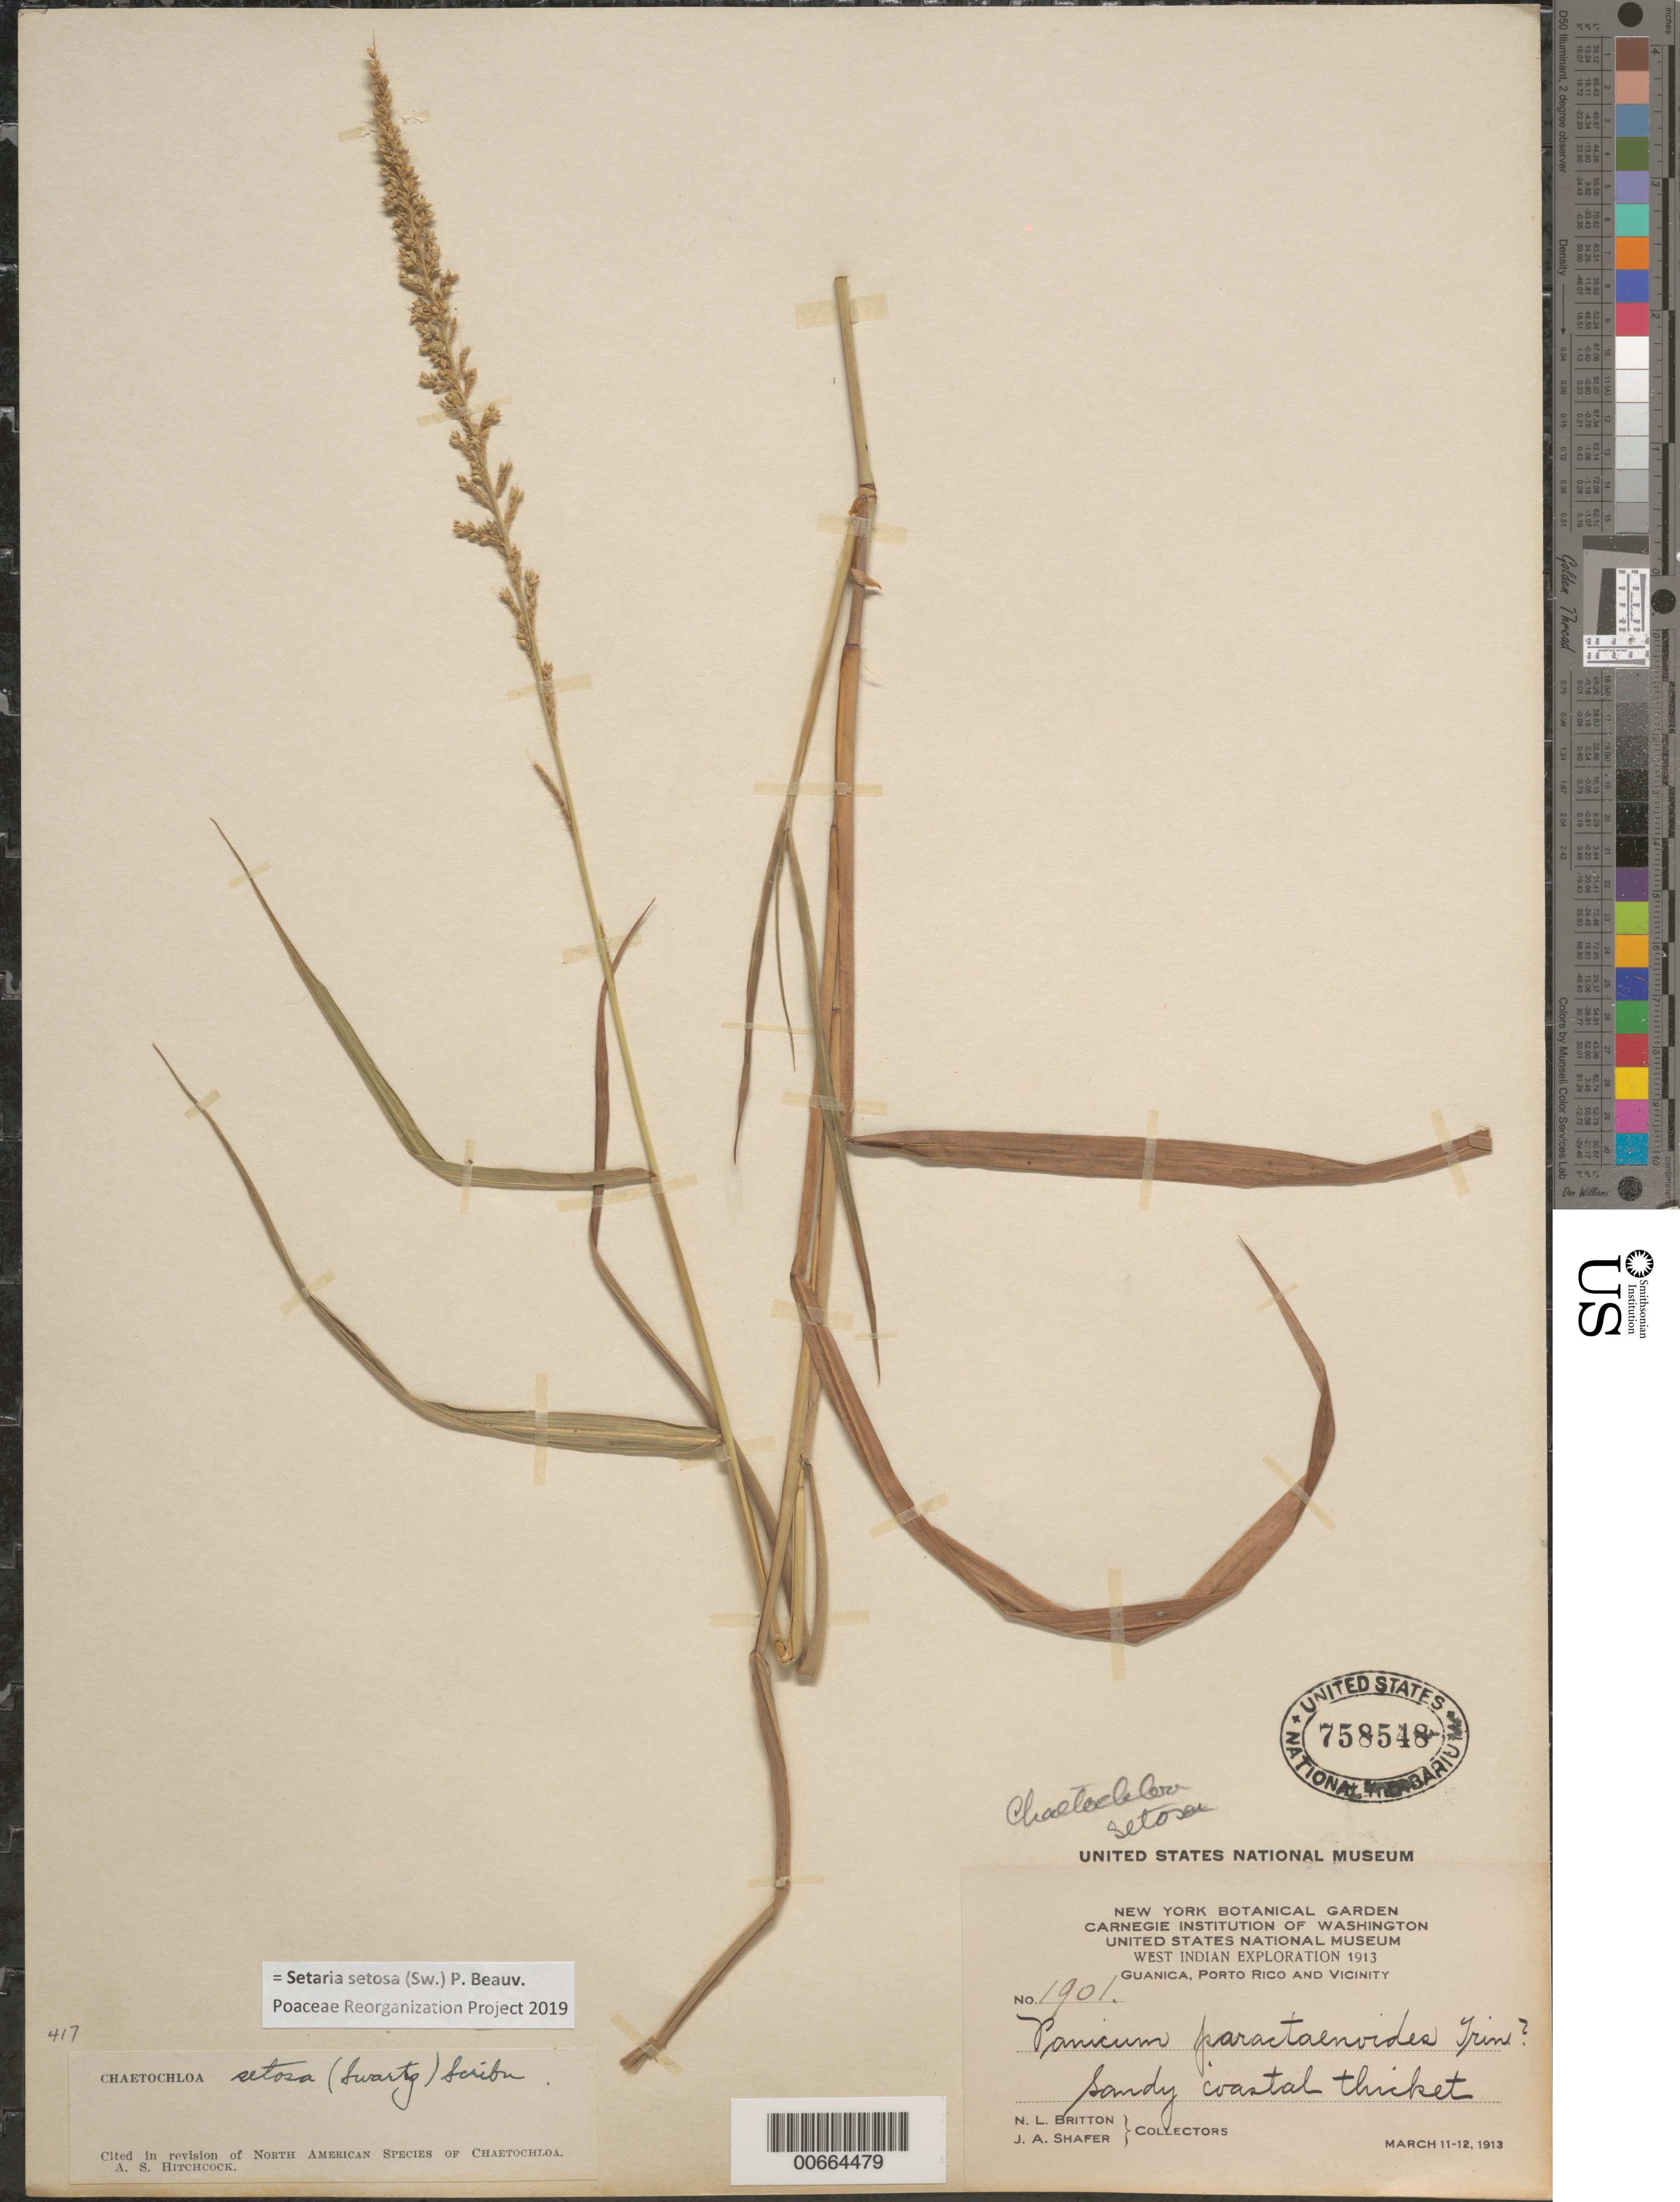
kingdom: Plantae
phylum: Tracheophyta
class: Liliopsida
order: Poales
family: Poaceae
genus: Setaria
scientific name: Setaria setosa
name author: (Sw.) P. Beauv.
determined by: Poaceae Reorganization Project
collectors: N. Britton & J. A. Shafer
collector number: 1901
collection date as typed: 11 Mar 1913 to 12 Mar 1913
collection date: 1913-03-11/1913-03-12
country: Puerto Rico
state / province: Guánica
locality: Guanica, vic of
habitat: Sandy coastal thicket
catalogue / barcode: US 758548